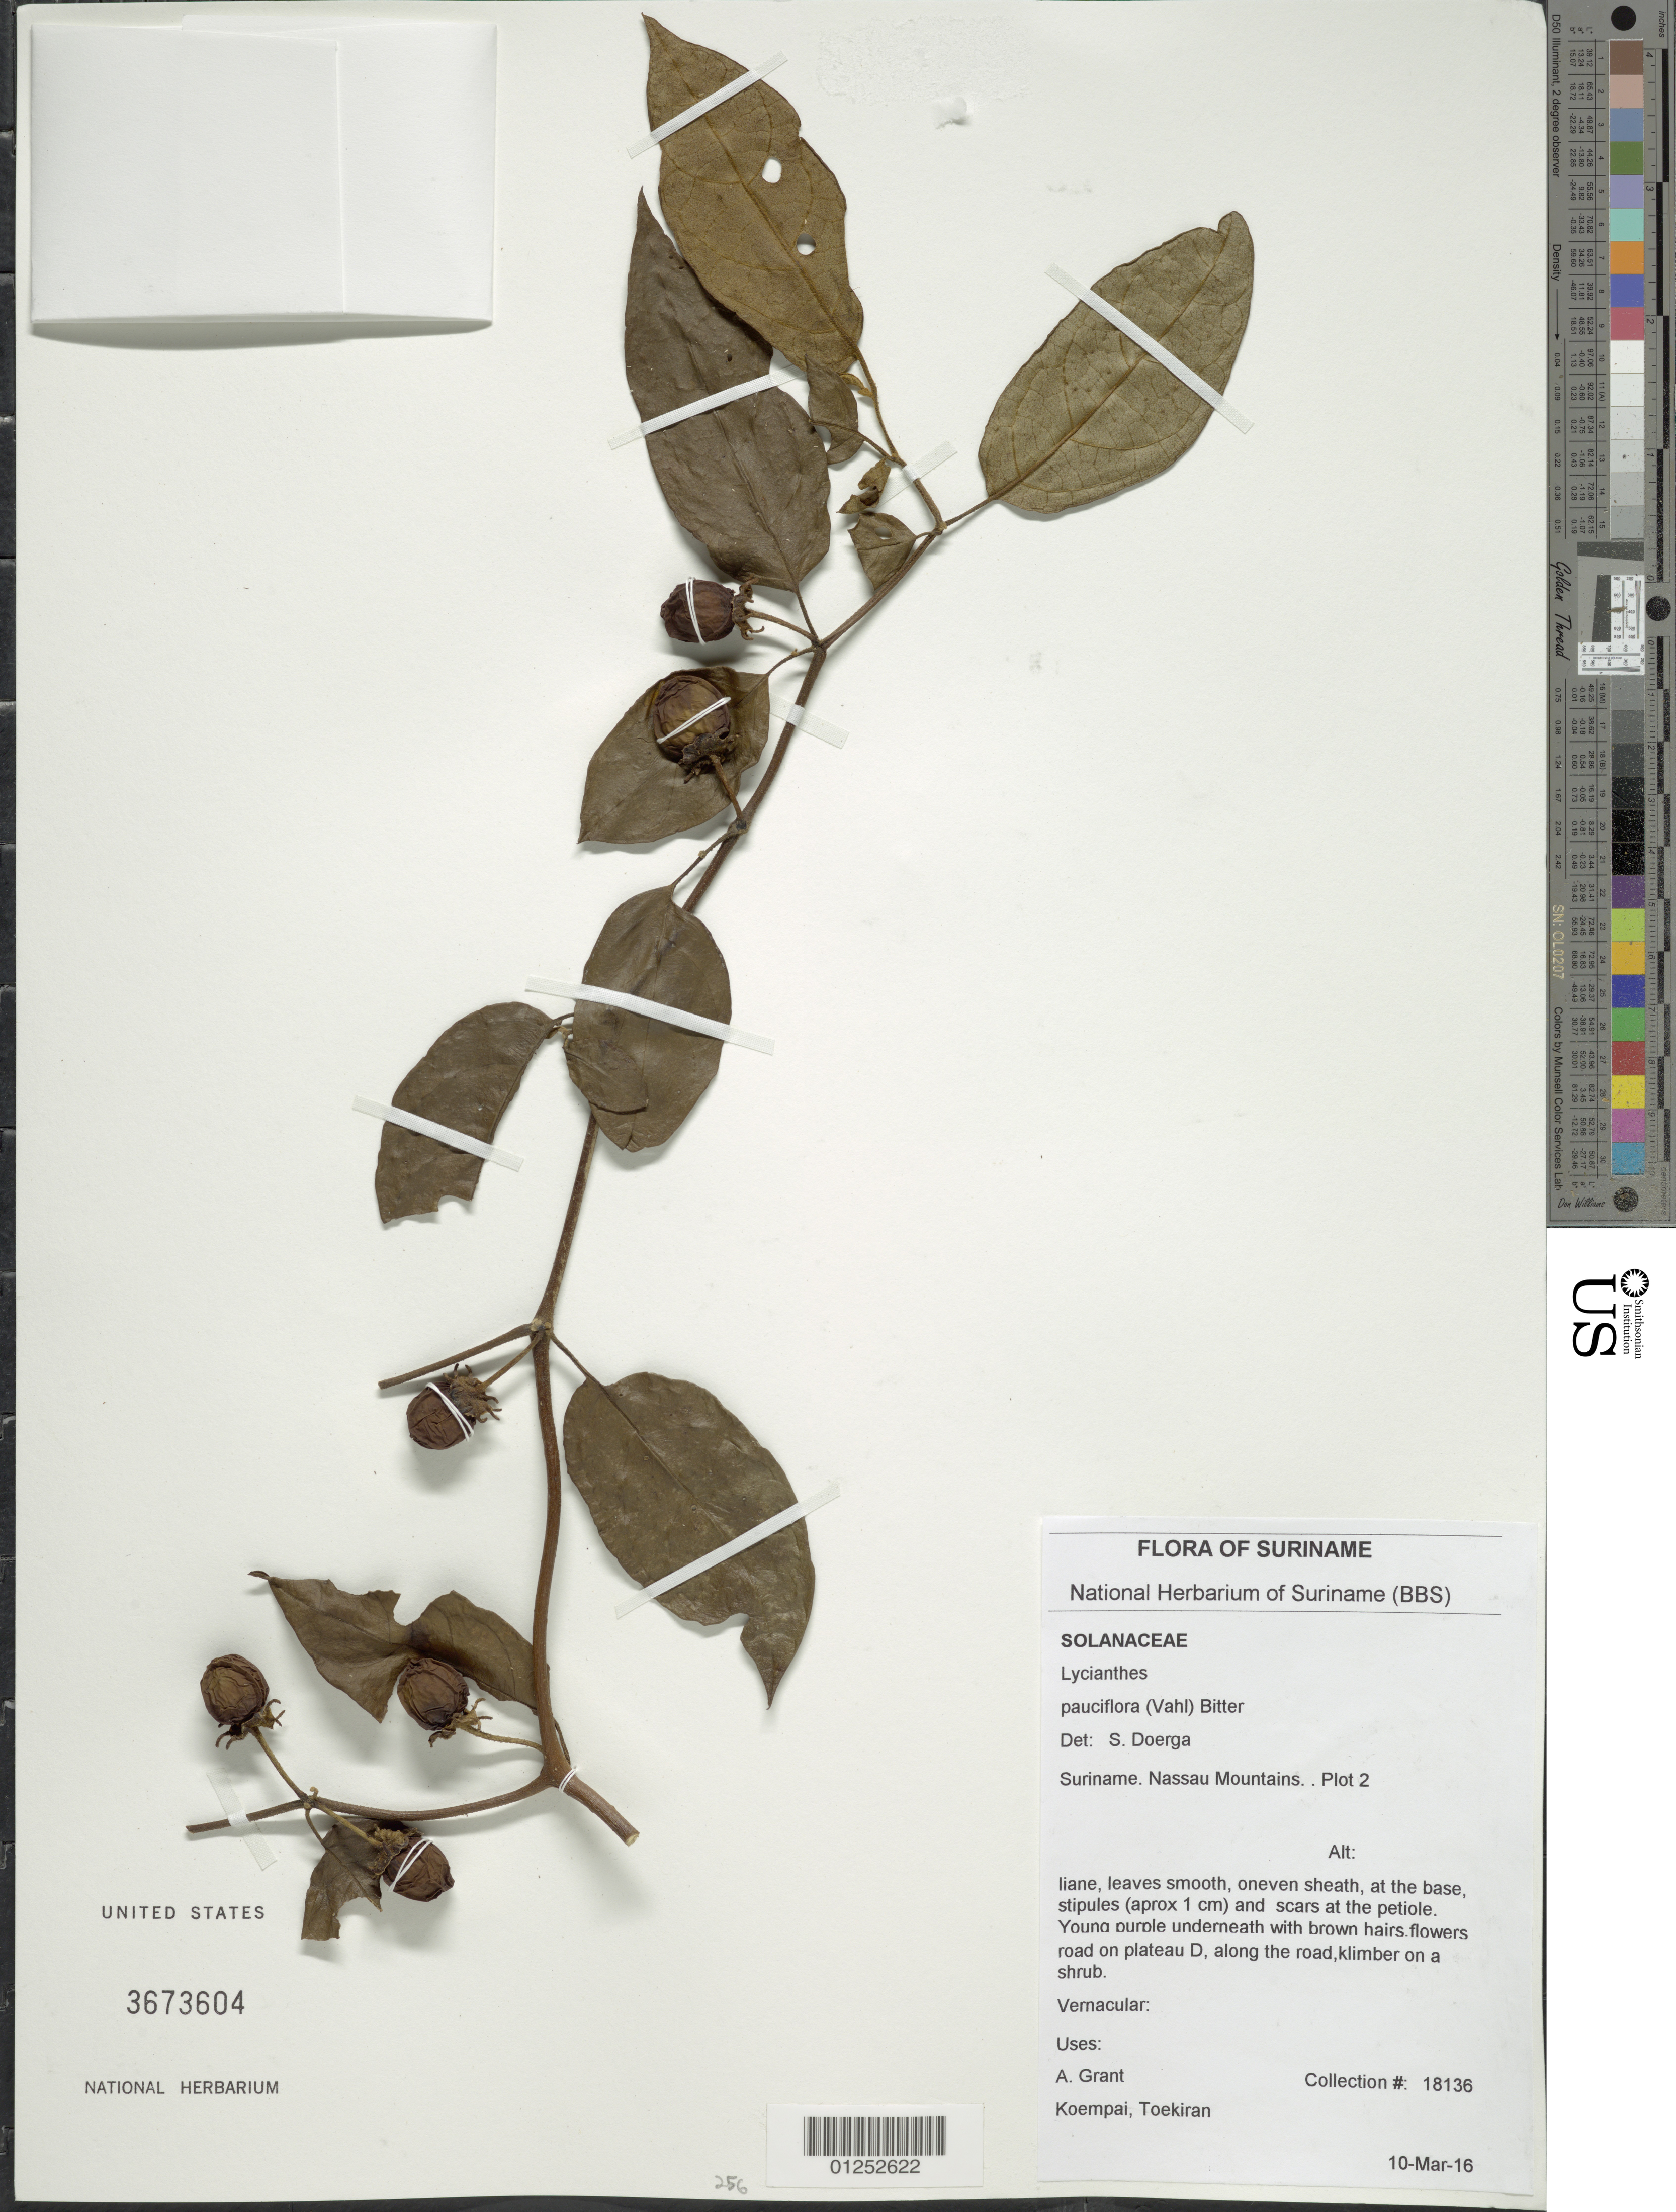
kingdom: Plantae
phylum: Tracheophyta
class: Magnoliopsida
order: Solanales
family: Solanaceae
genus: Lycianthes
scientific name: Lycianthes pauciflora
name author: (Vahl) Bitter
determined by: Doerga, S.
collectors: A. Grant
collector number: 18136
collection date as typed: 10-Mar-16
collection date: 2010-03-16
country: Suriname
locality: Nassau Mountains, plot 2, road on lateau D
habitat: Along the road, climber on a shrub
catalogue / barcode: US 3673604